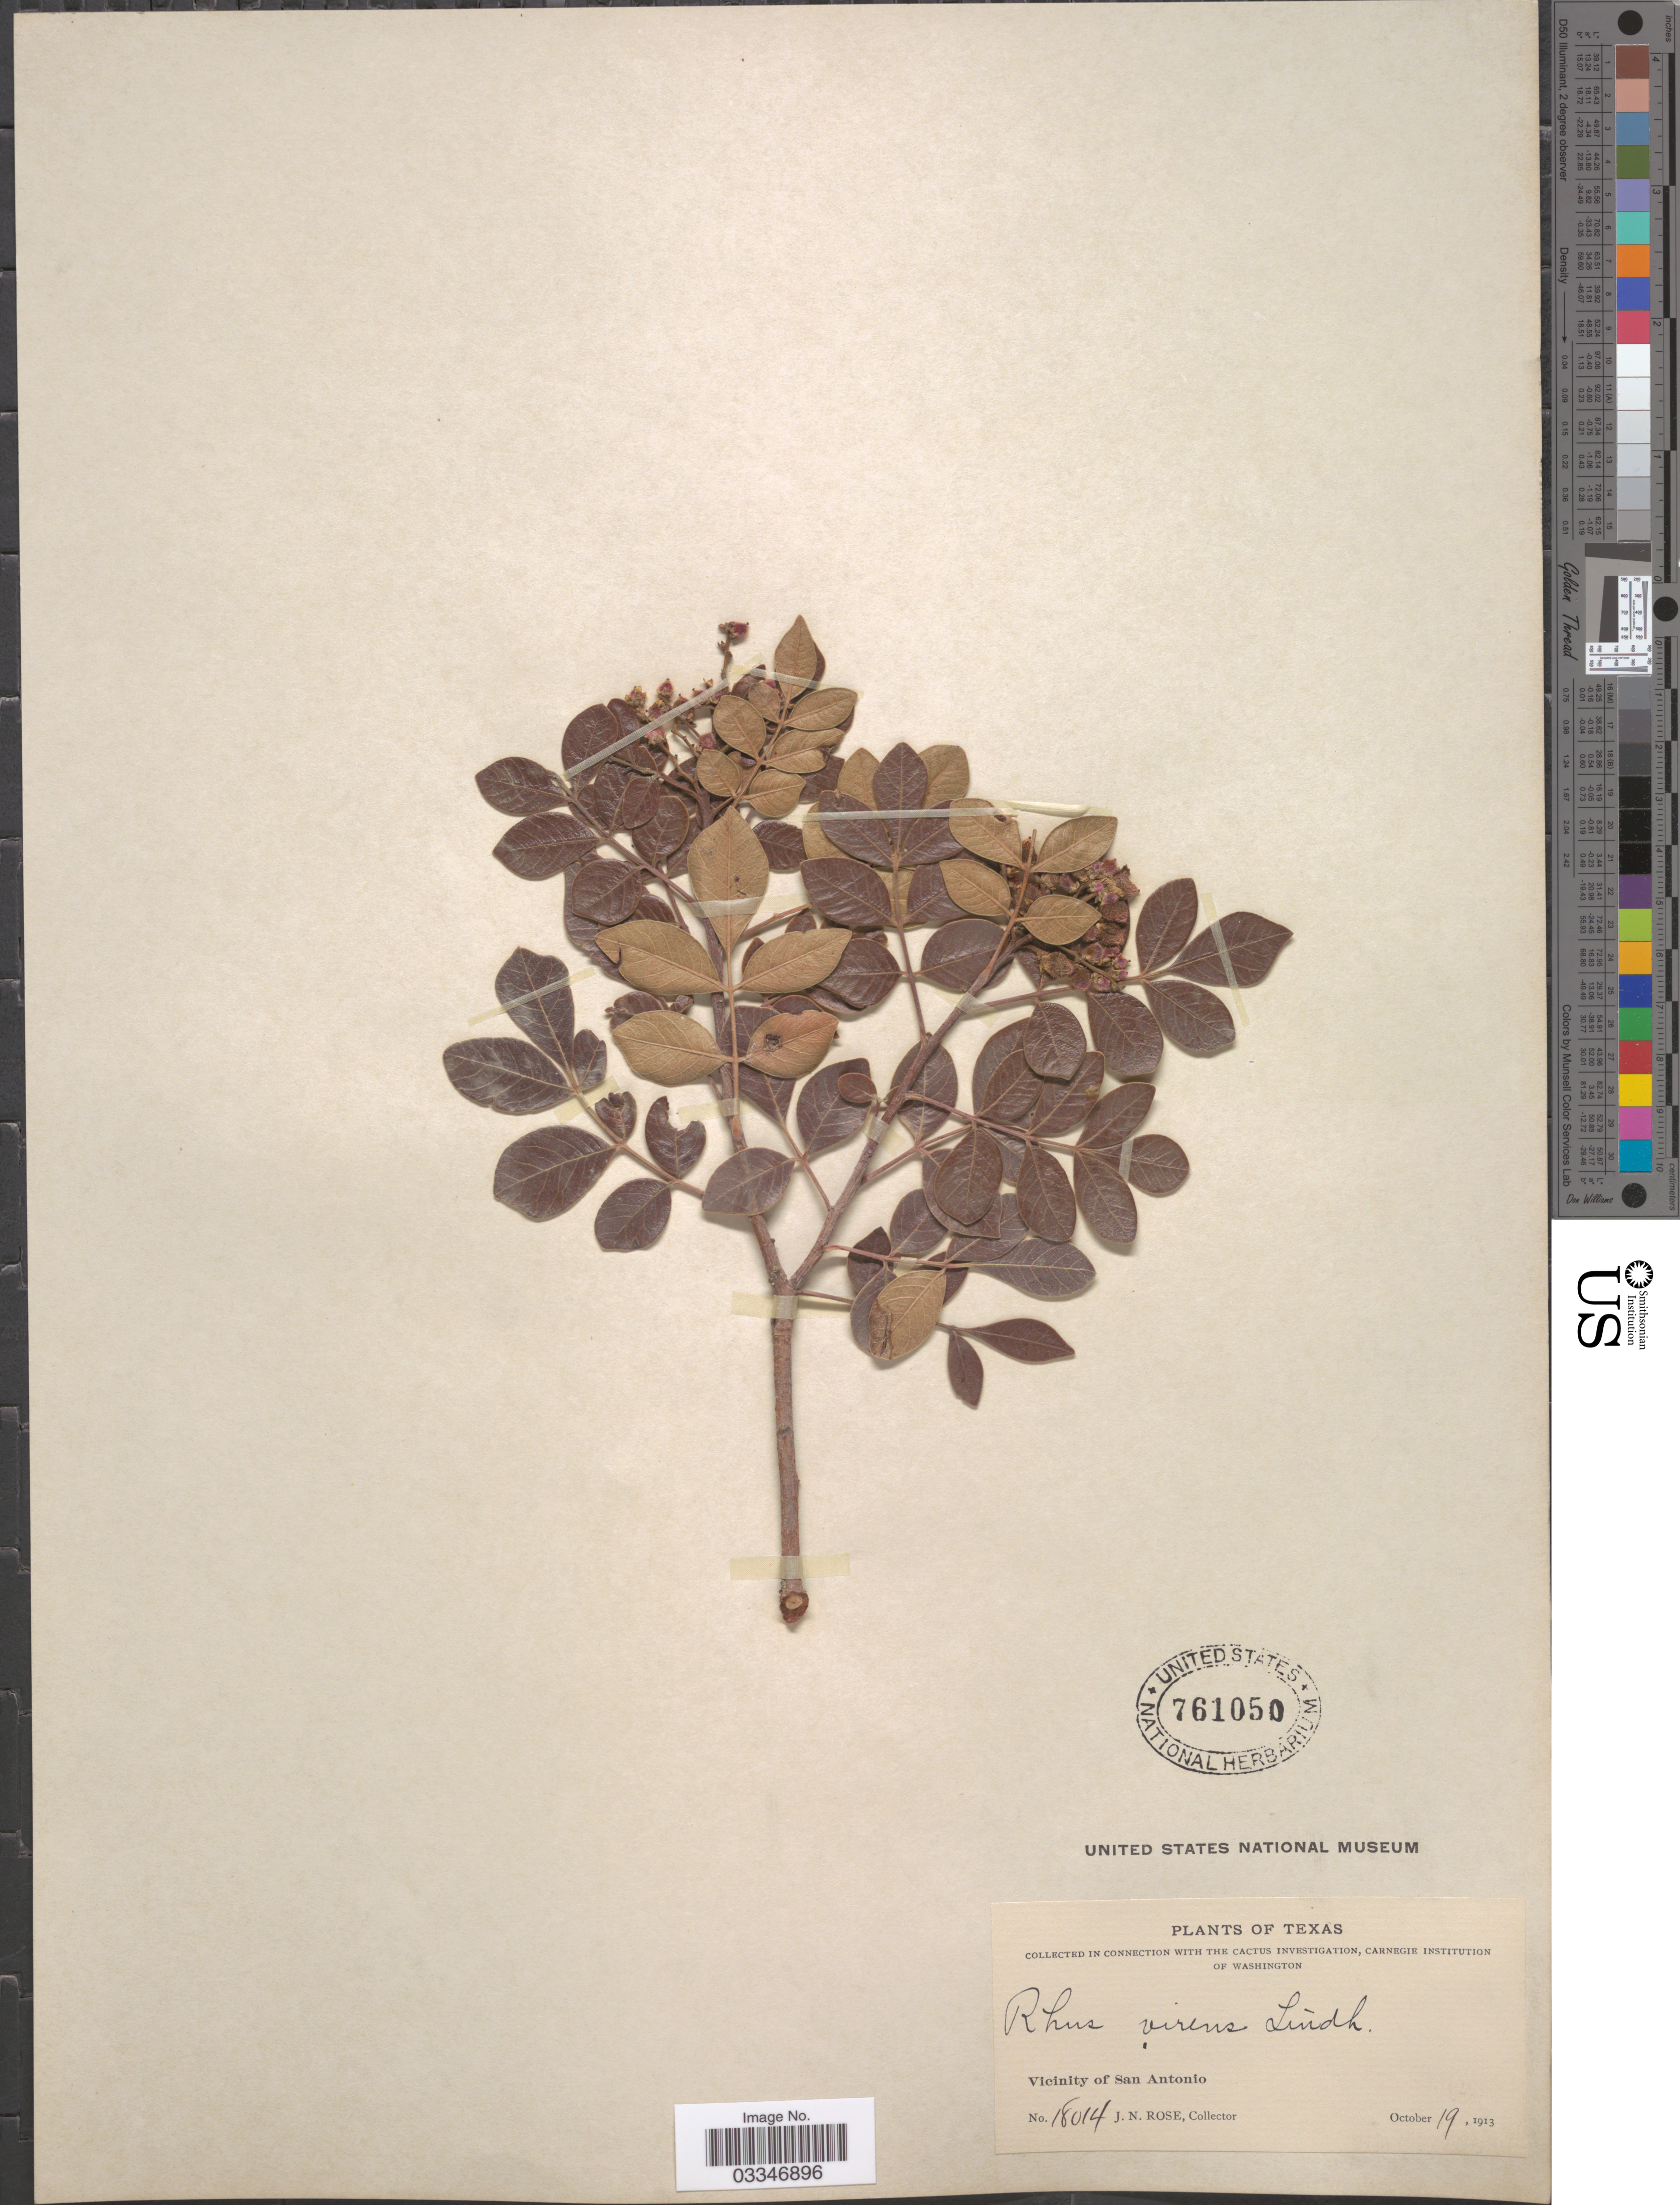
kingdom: Plantae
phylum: Tracheophyta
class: Magnoliopsida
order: Sapindales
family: Anacardiaceae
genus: Rhus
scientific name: Rhus virens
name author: Lindh. ex A. Gray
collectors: J. N. Rose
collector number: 18014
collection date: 1913-10-19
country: United States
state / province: Texas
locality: Vicinity of San Antonio.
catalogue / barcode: US 761050